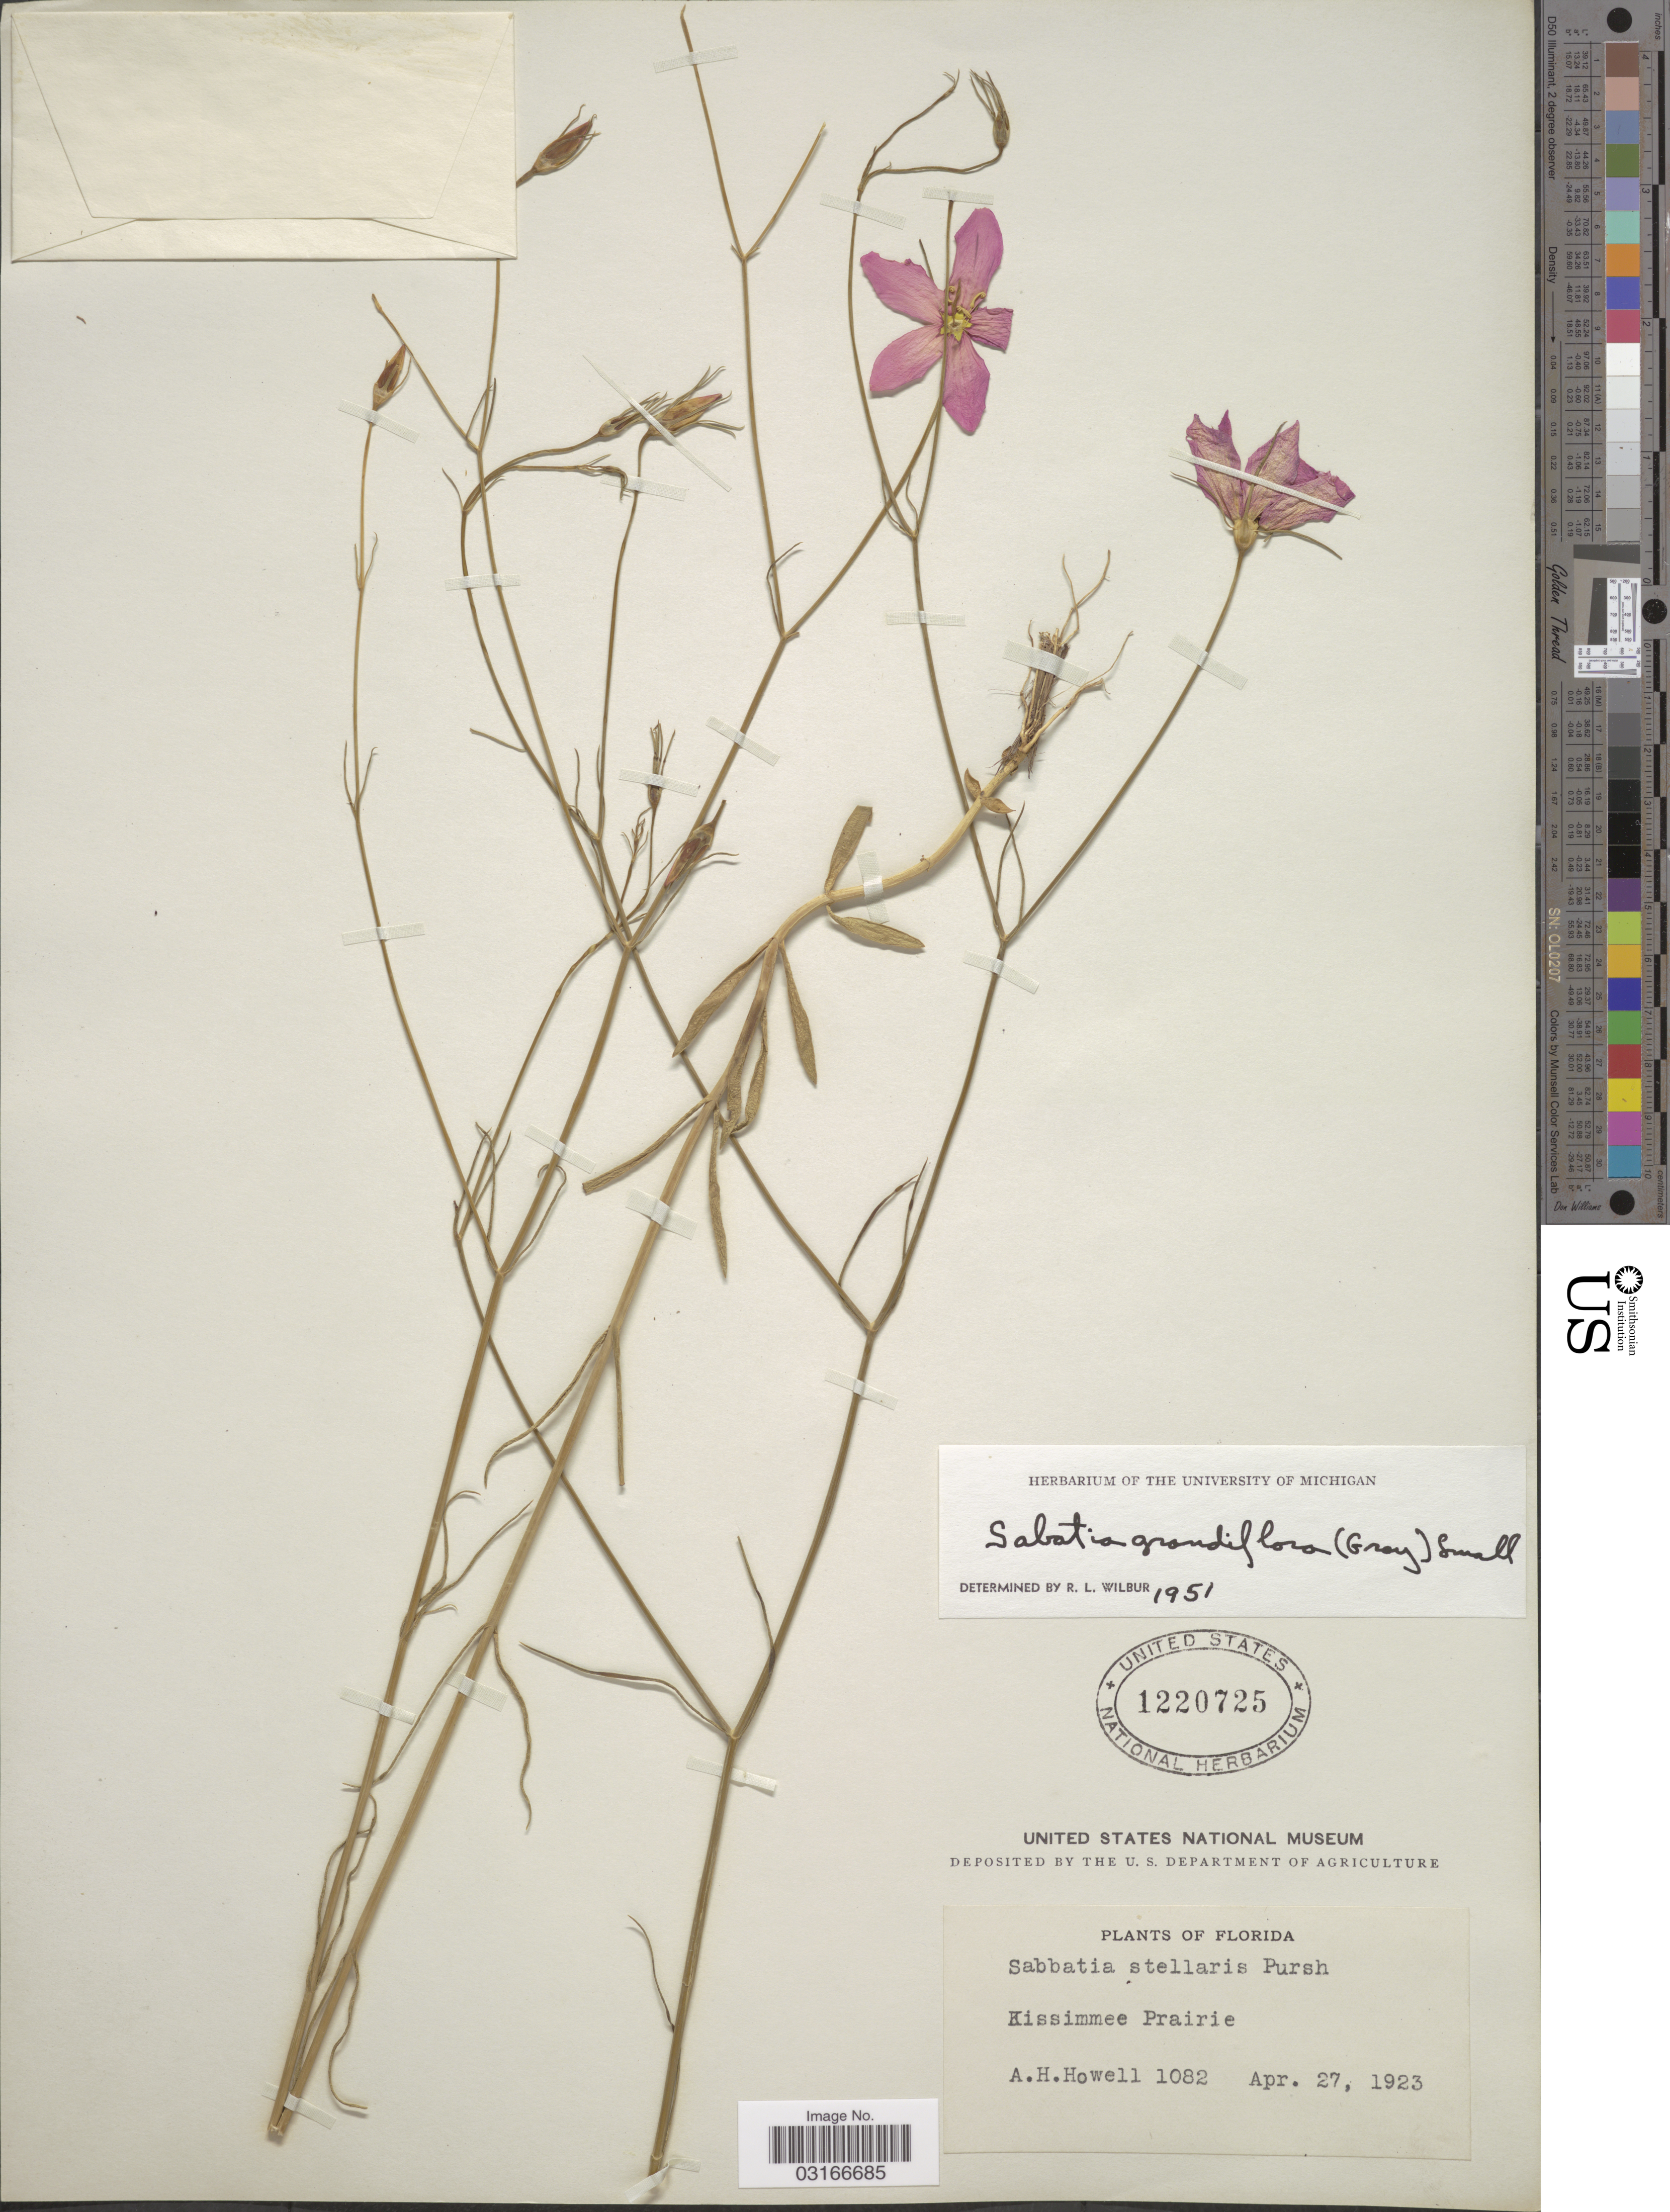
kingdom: Plantae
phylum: Tracheophyta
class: Magnoliopsida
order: Gentianales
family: Gentianaceae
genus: Sabatia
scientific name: Sabatia grandiflora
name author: (A. Gray) Small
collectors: A. Howell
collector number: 1082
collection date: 1923-04-27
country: United States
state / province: Florida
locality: Kissimmee Prairie.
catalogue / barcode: US 1220725